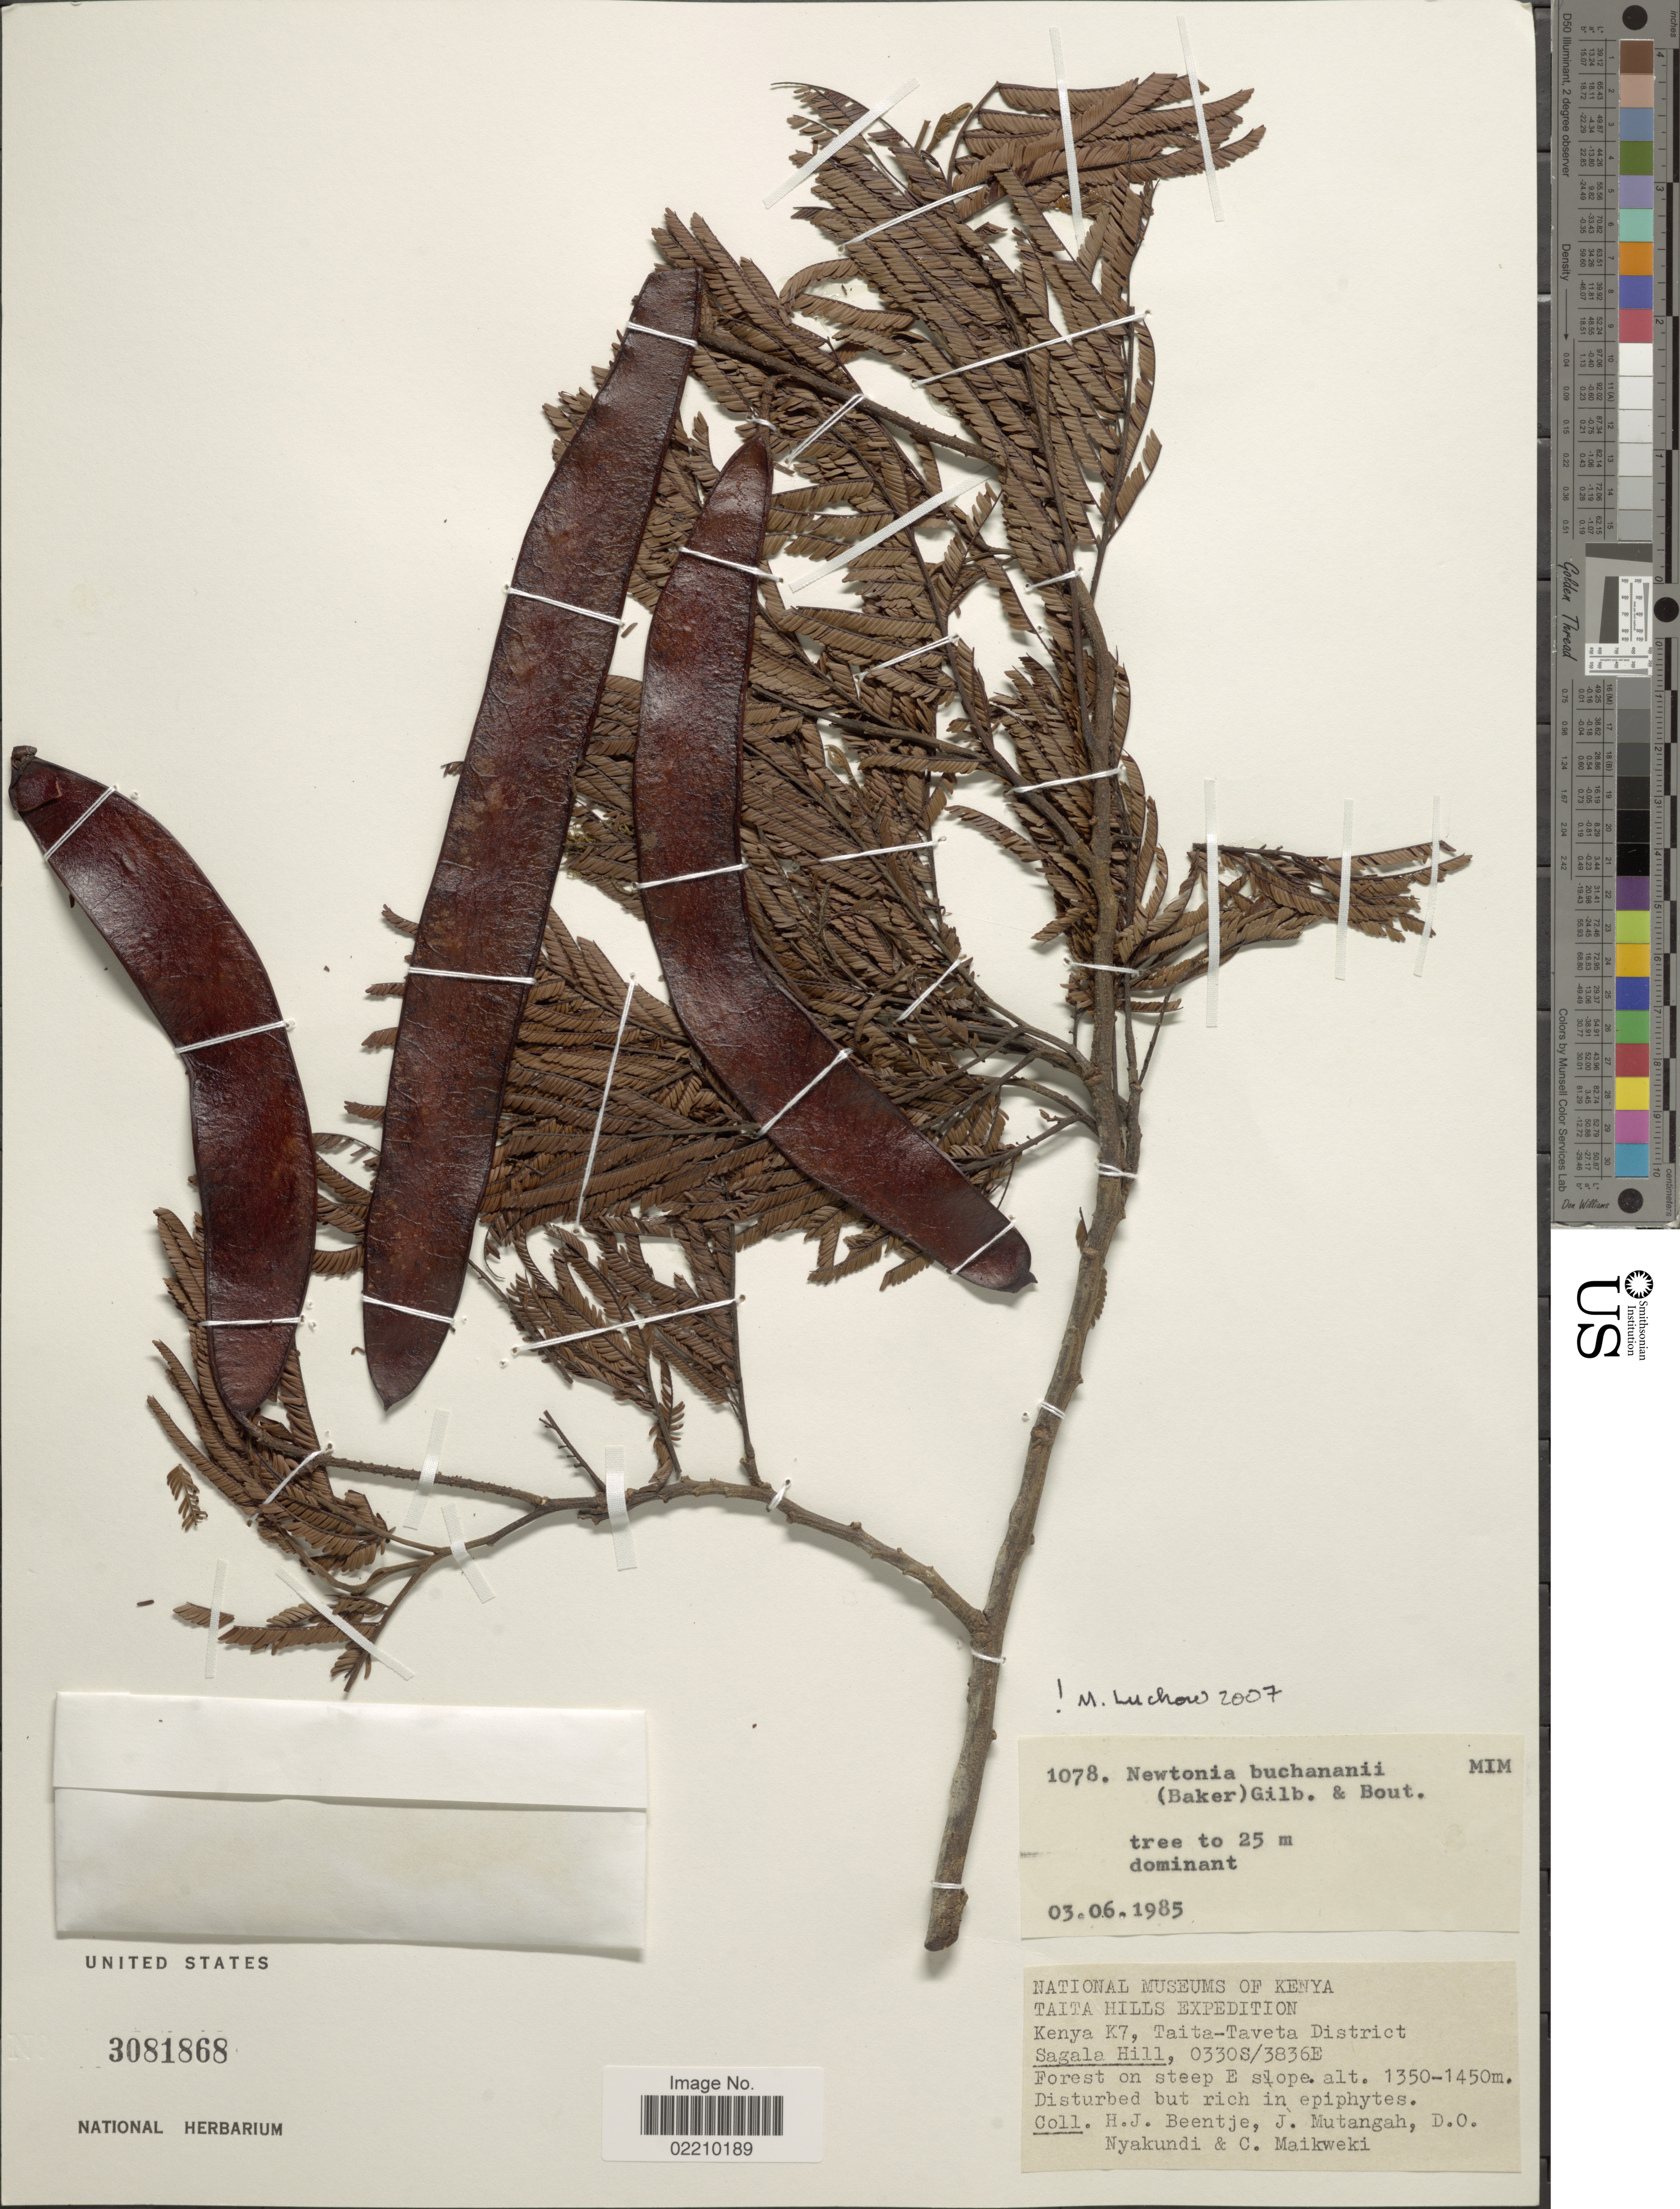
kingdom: Plantae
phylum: Tracheophyta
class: Magnoliopsida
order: Fabales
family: Fabaceae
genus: Newtonia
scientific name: Newtonia buchananii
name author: (Baker) G.C.C. Gilbert & Boutique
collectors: H. J. Beentje, J. Mutangah, D. Nyakundi & C. Maikweki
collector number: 1078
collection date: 1985-06-03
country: Kenya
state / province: Taita Taveta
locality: Kenya, K7, Taita-Taveta District, Sagala Hill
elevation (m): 1350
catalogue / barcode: US 3081868